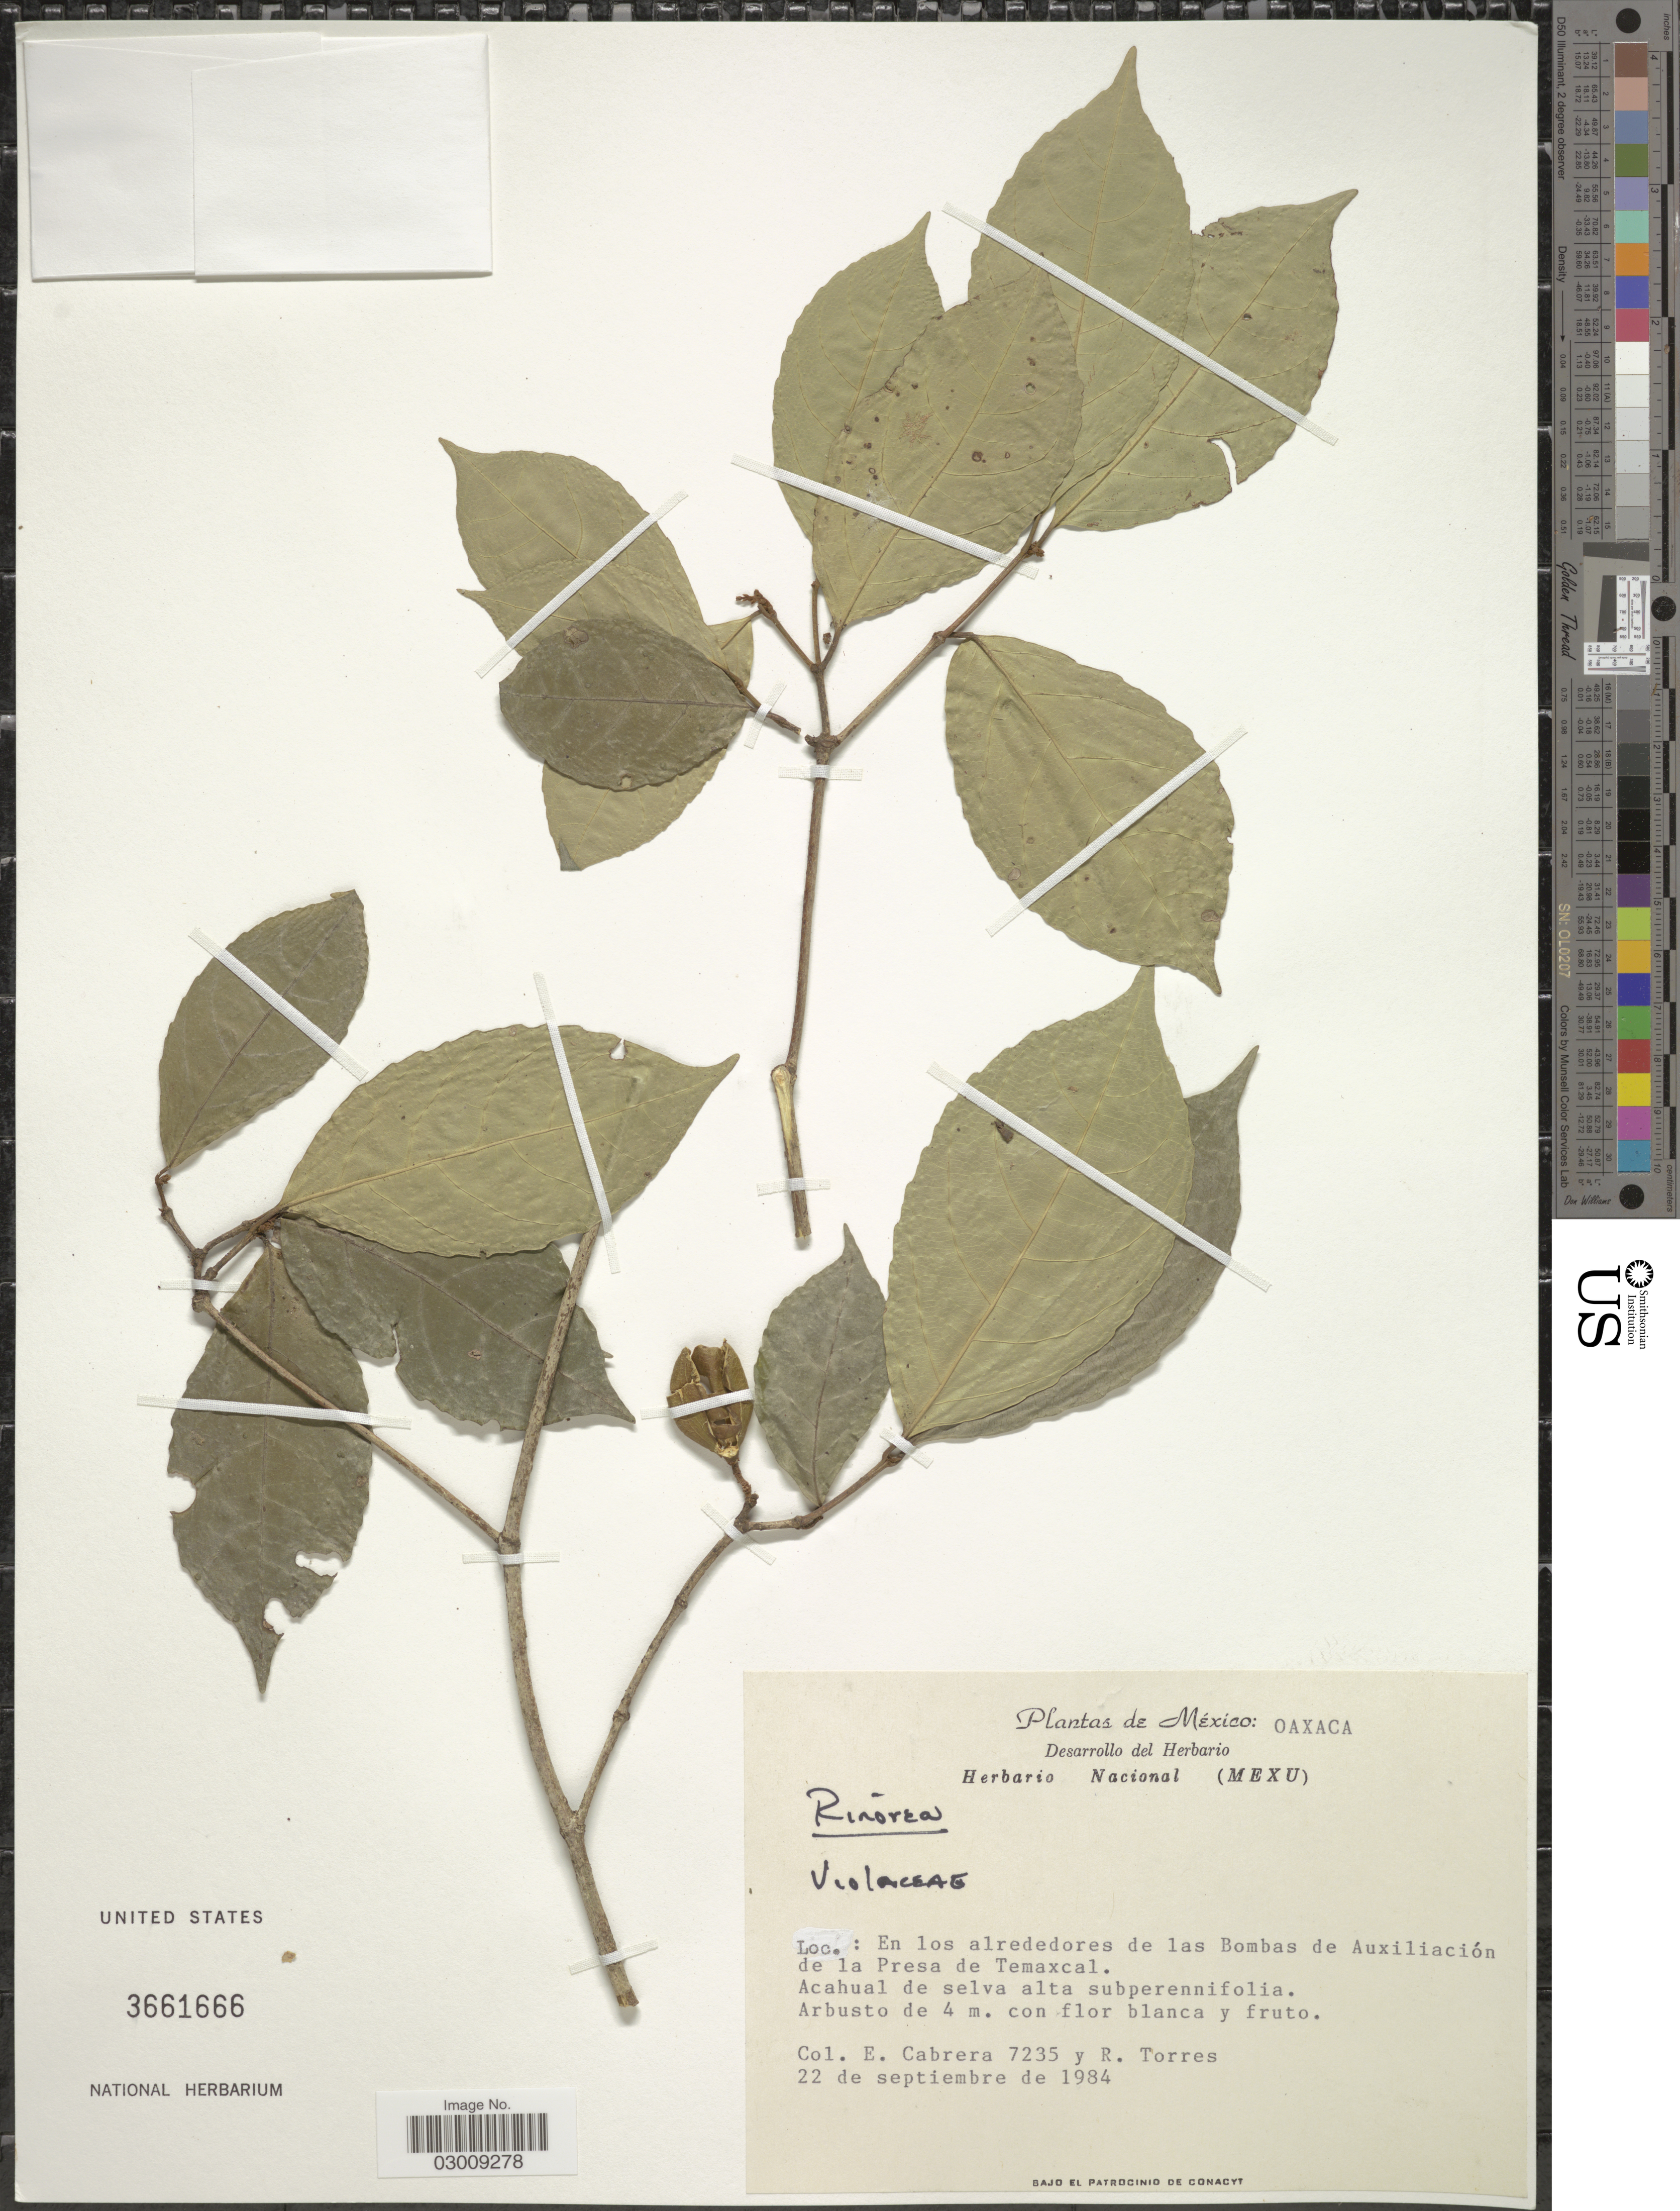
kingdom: Plantae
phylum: Tracheophyta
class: Magnoliopsida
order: Malpighiales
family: Violaceae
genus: Rinorea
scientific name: Rinorea hummelii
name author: Sprague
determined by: Hoyos-Gomez, S. E.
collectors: E. Cabrera & E. Torres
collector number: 7235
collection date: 1984-09-22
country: Mexico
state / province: Oaxaca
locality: En los alrededores de las Bombas de Auxiliación de la Presa de Temaxcal.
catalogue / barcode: US 3661666